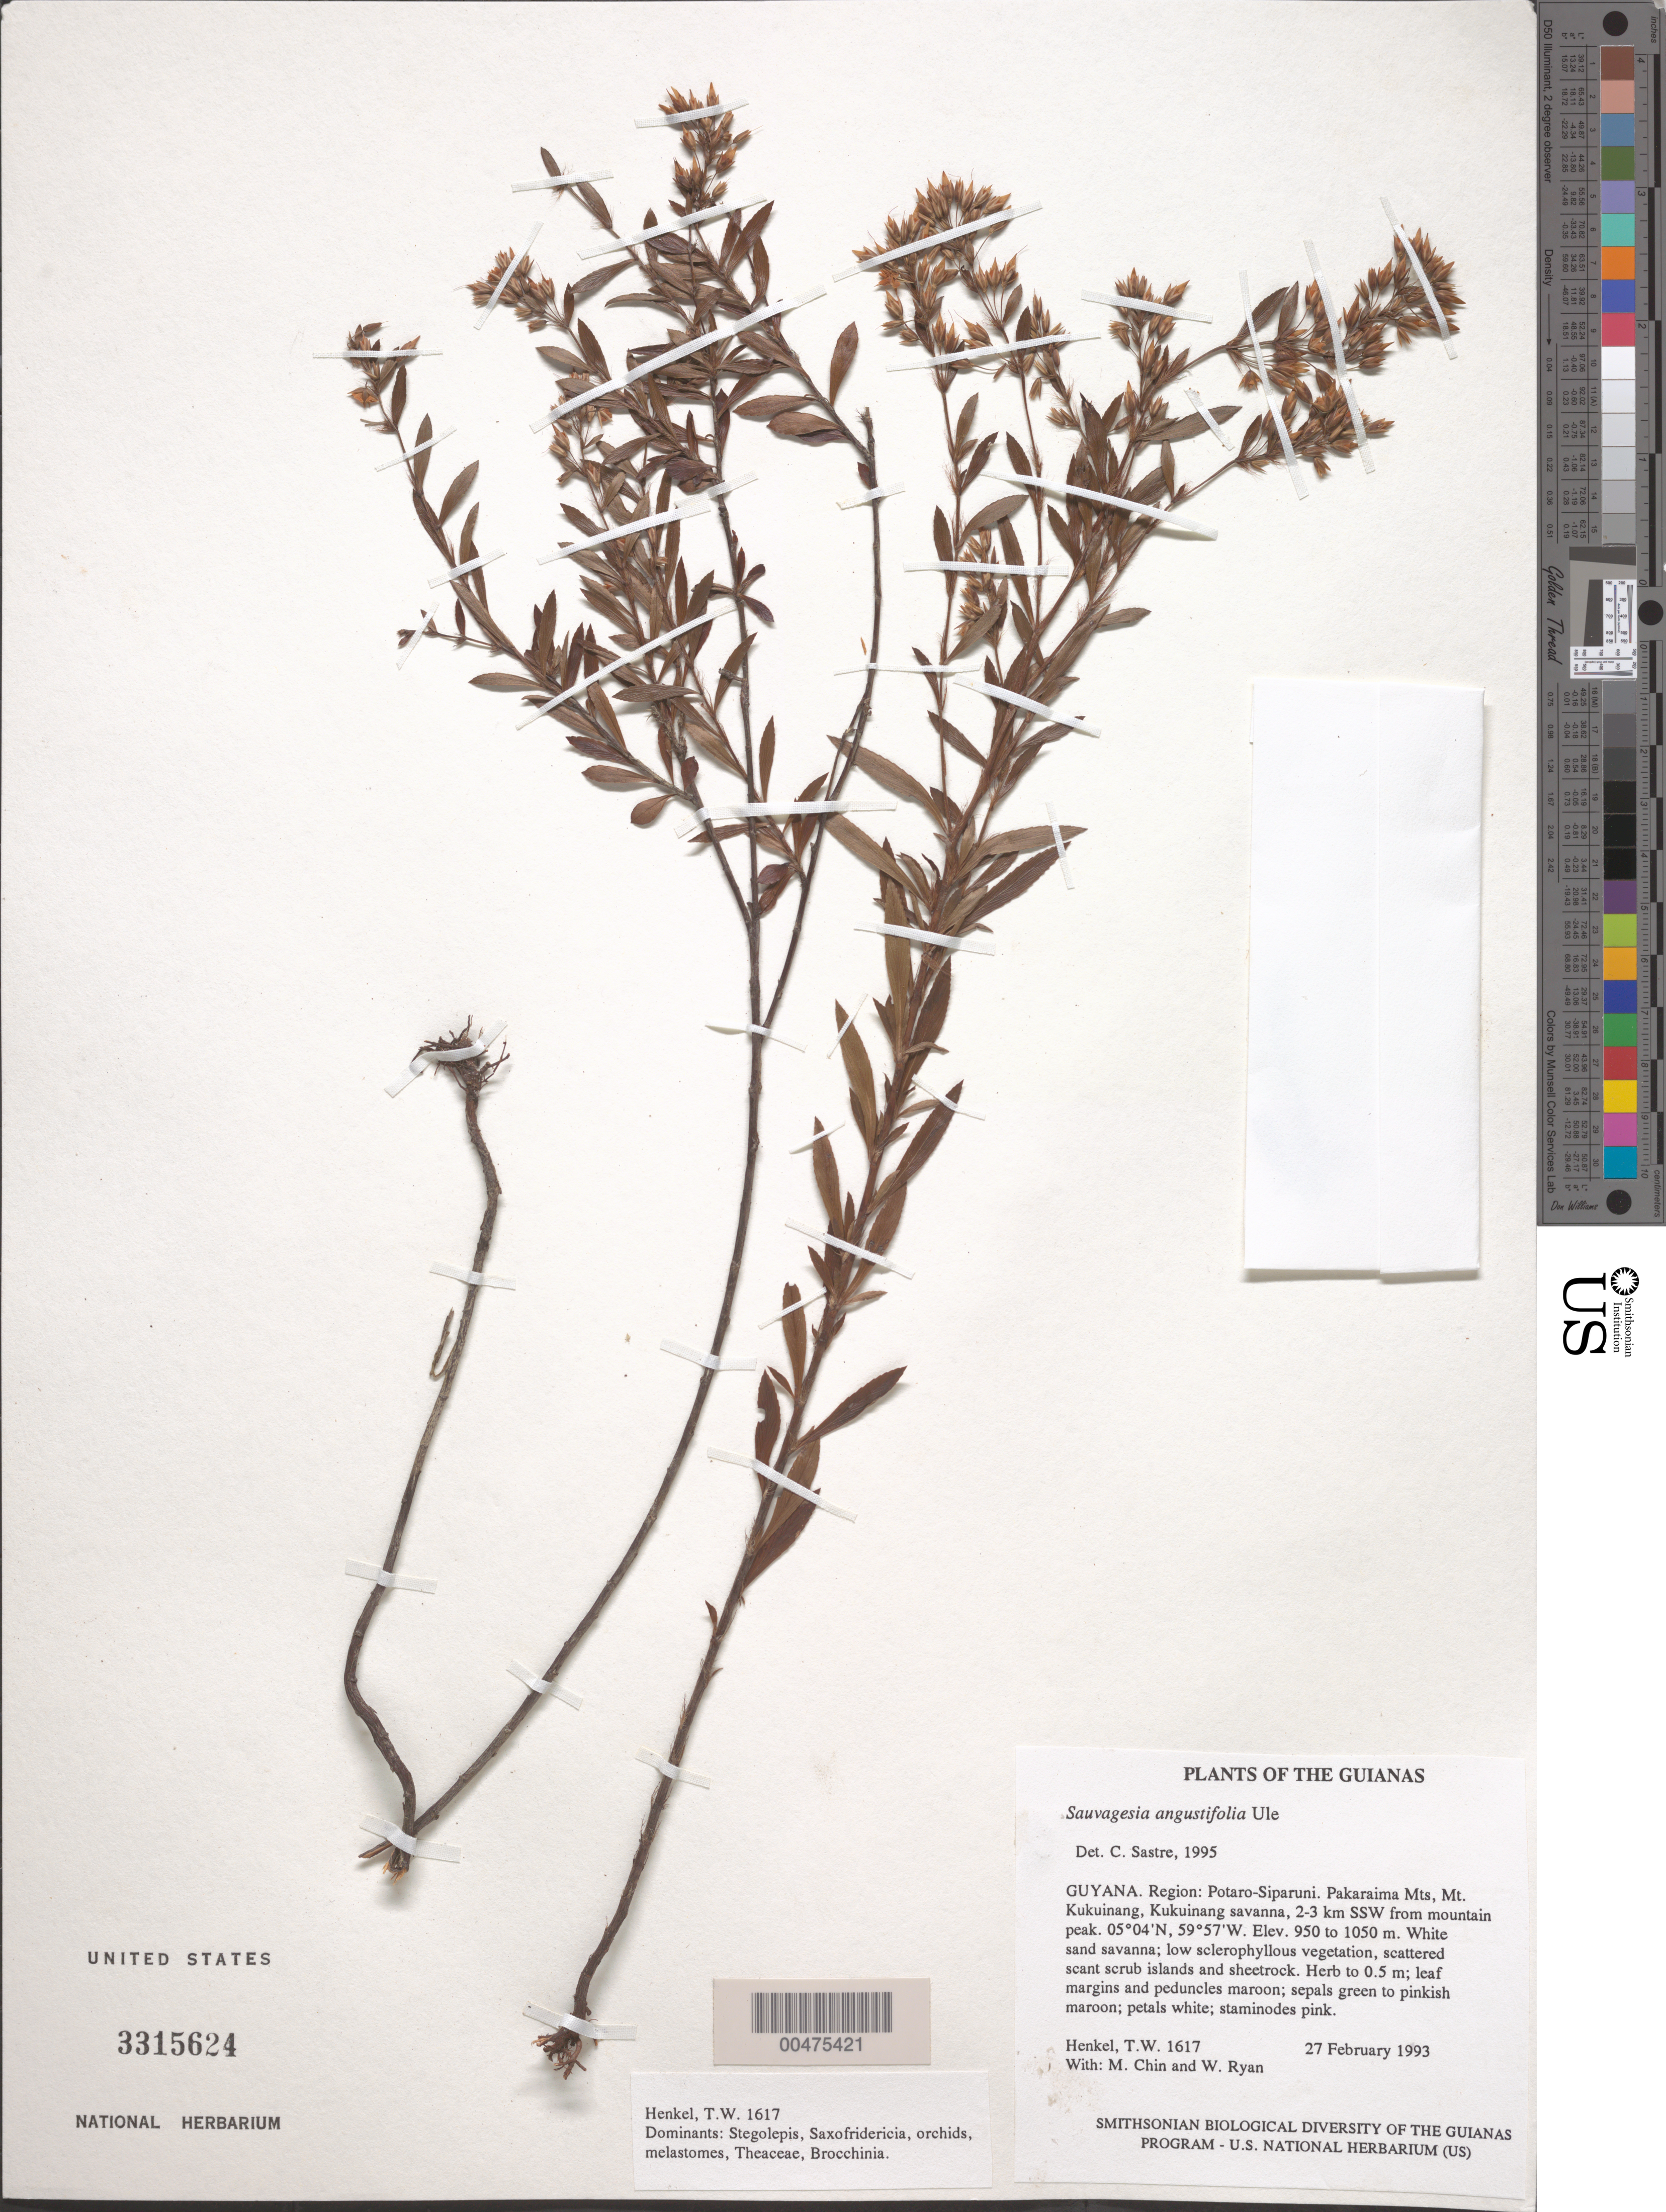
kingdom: Plantae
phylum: Tracheophyta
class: Magnoliopsida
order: Malpighiales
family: Ochnaceae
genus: Sauvagesia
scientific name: Sauvagesia angustifolia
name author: Ule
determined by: Sastre, C. H. L.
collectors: T. Henkel, M. Chin & W. Ryan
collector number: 1617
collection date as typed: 27 February 1993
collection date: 1993-02-27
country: Guyana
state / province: Potaro-Siparuni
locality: Pakaraima Mts, Mt. Kukuinang, Kukuinang savanna, 2-3 km SSW from mountain peak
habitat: White sand savanna; low sclerophyllous vegetation, scattered scant scrub islands and sheetrock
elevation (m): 950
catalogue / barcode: US 3315624